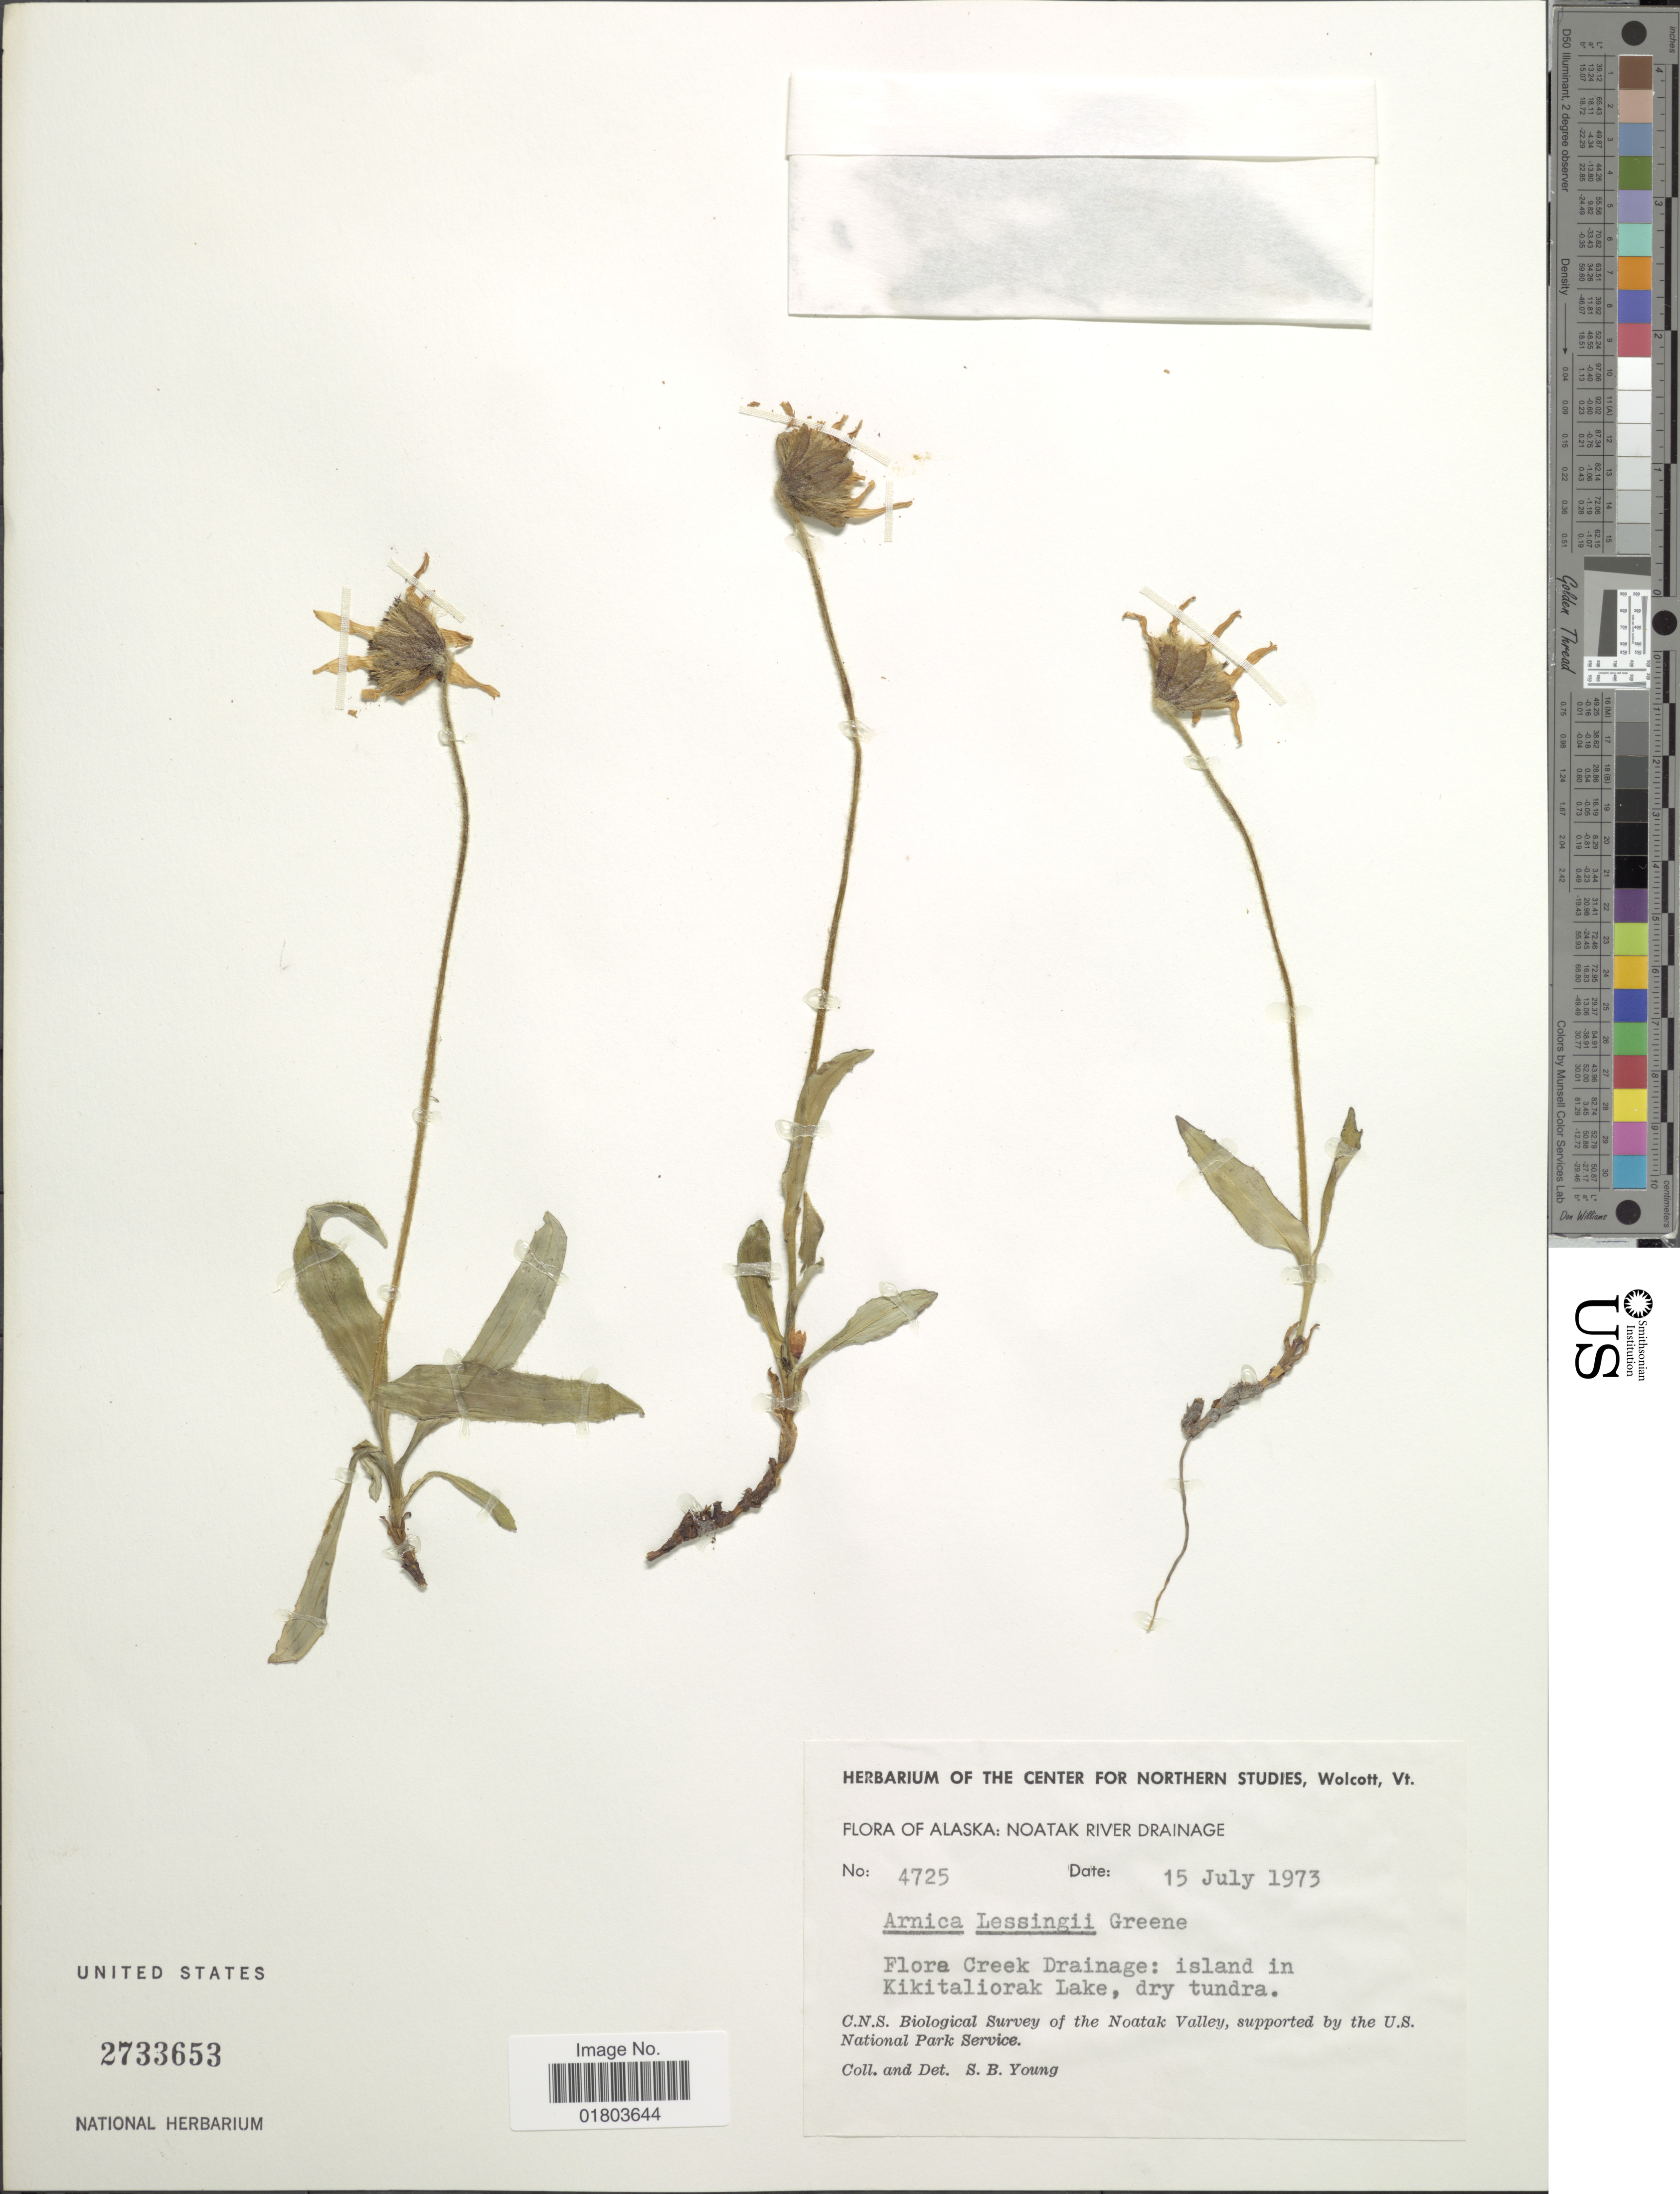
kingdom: Plantae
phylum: Tracheophyta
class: Magnoliopsida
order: Asterales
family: Asteraceae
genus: Arnica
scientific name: Arnica lessingii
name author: (Torr. & A. Gray) Greene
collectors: S. Young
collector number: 4725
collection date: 1973-07-15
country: United States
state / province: Alaska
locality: Noatak River Drainage, Creek Drainage: island in Kikitaliorak Lake, dry tundra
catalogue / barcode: US 2733653